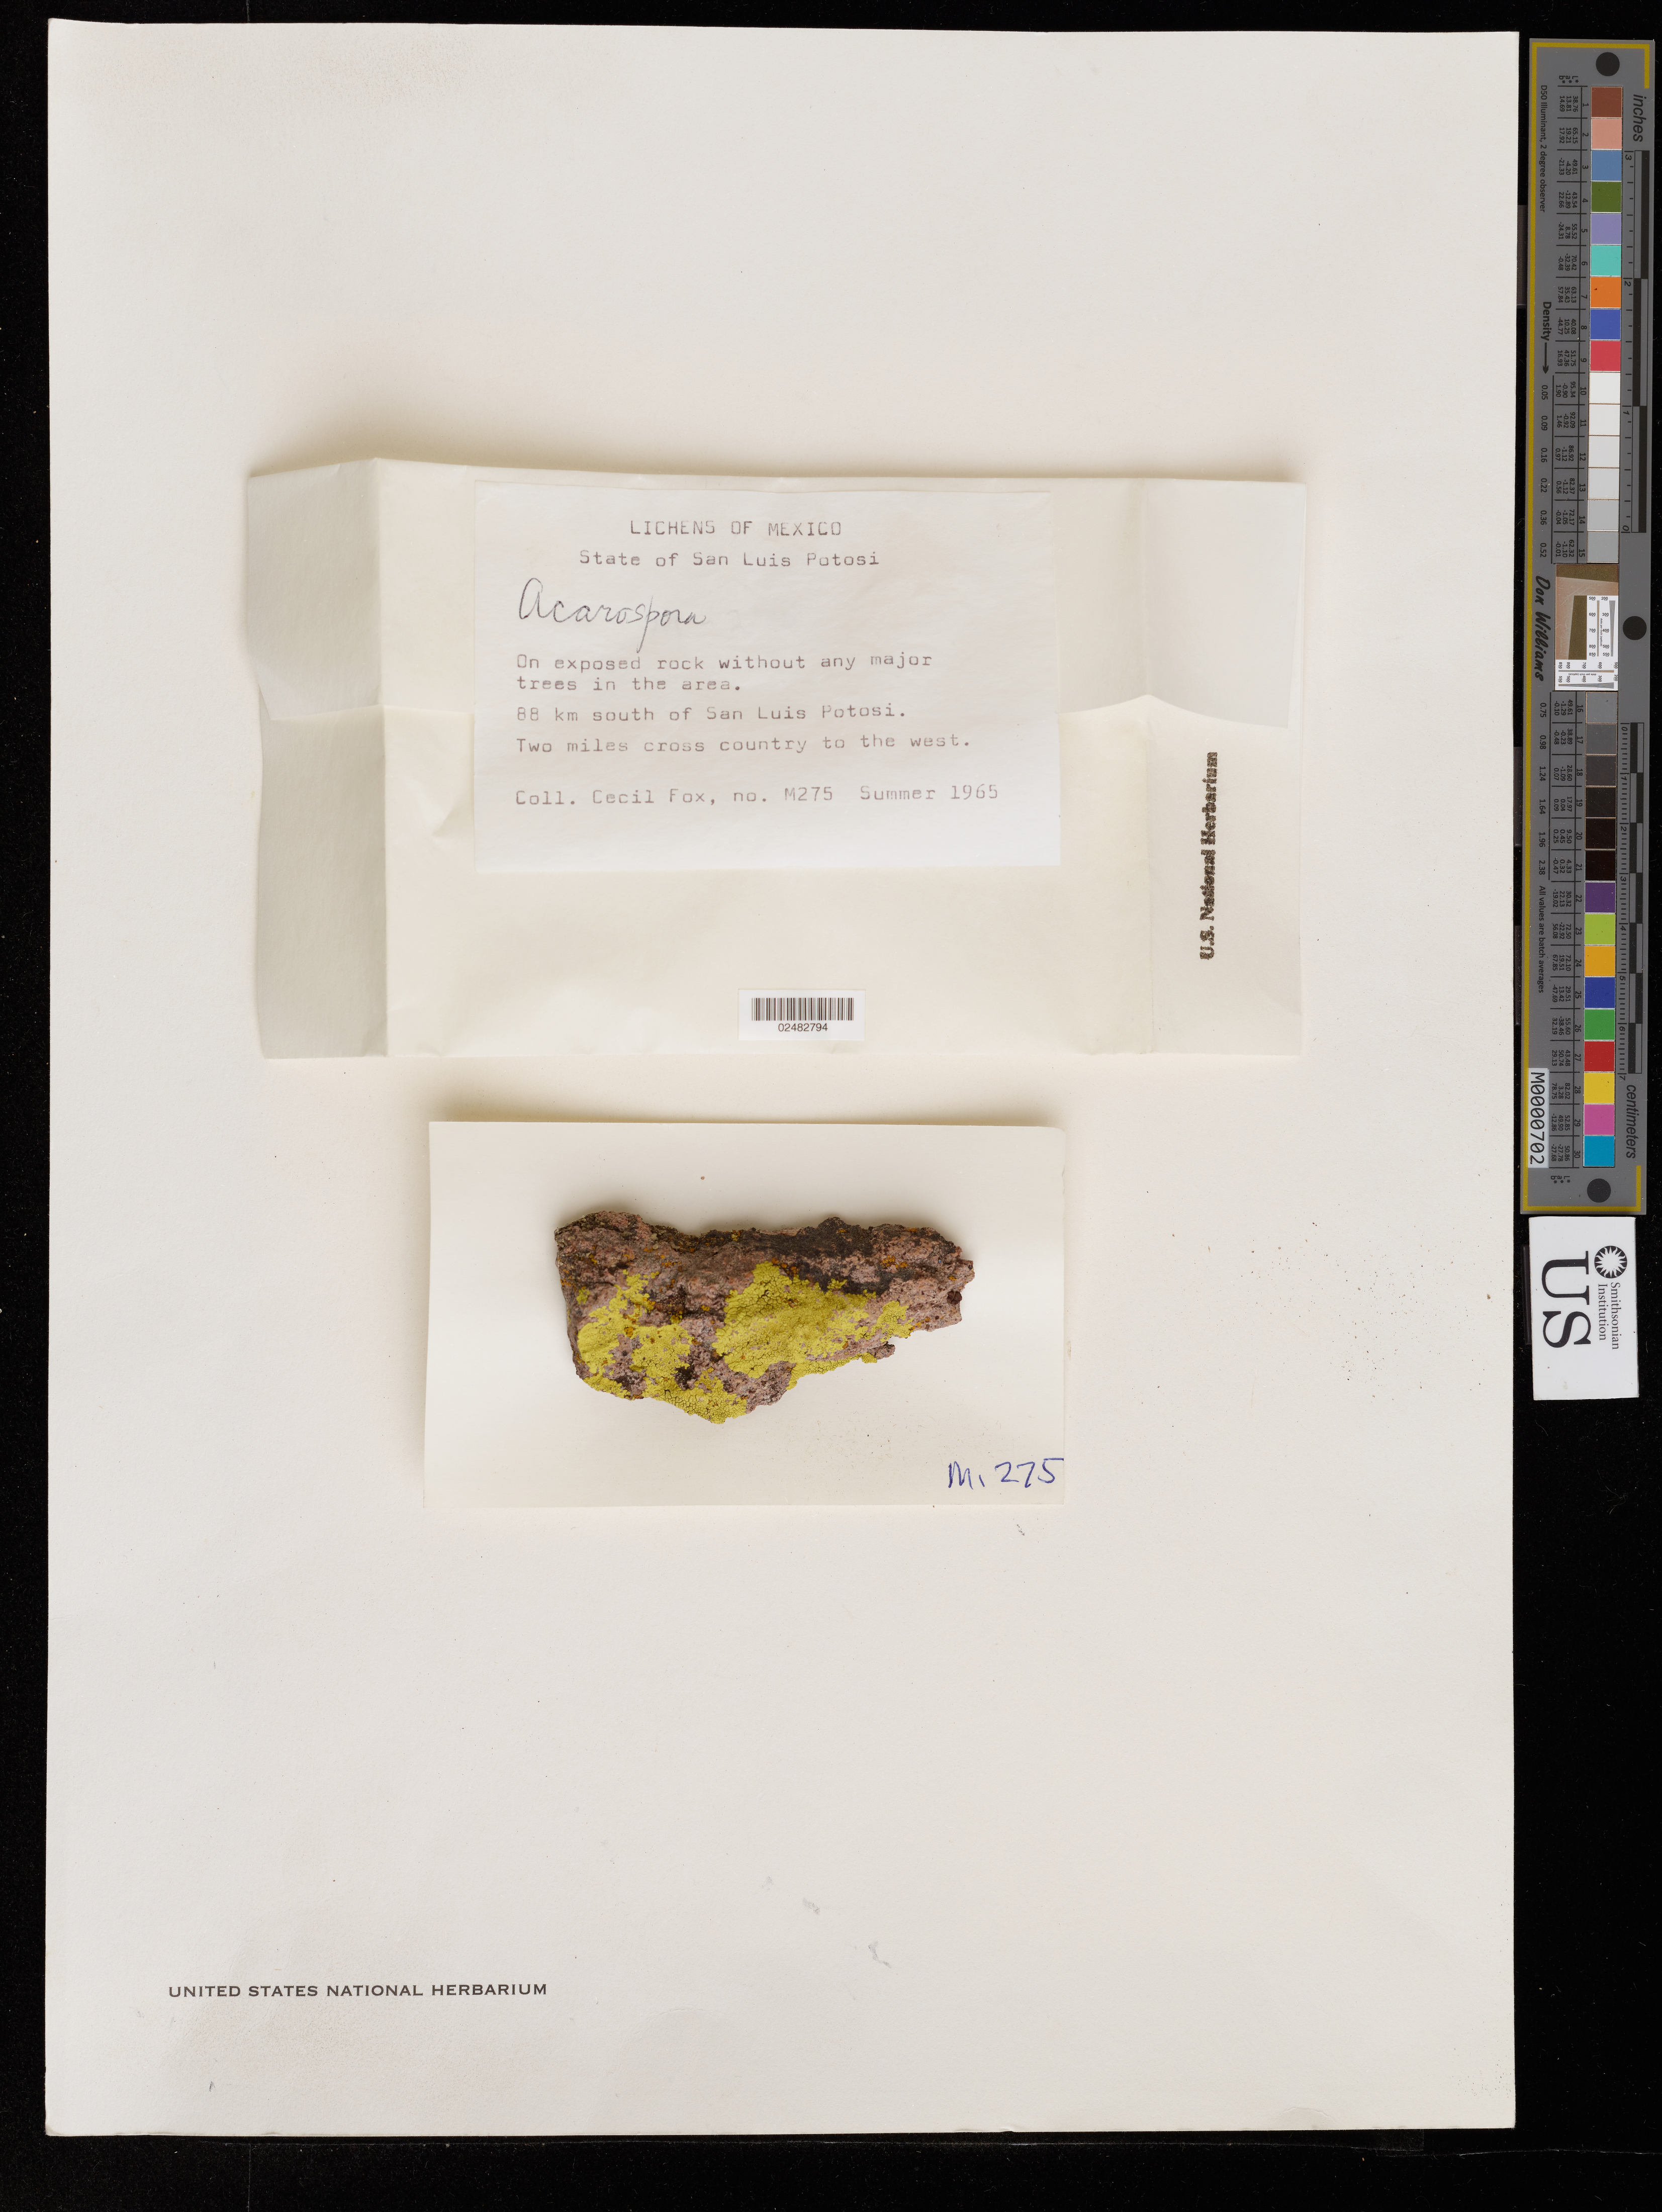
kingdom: Fungi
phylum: Ascomycota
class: Lecanoromycetes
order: Acarosporales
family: Acarosporaceae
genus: Acarospora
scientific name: Acarospora sp.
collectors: C. Fox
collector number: M275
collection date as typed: Sum 1965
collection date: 1965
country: Mexico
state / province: San Luis Potosi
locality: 88 km S of San Luis Potosi, 2 mi cross country to the west